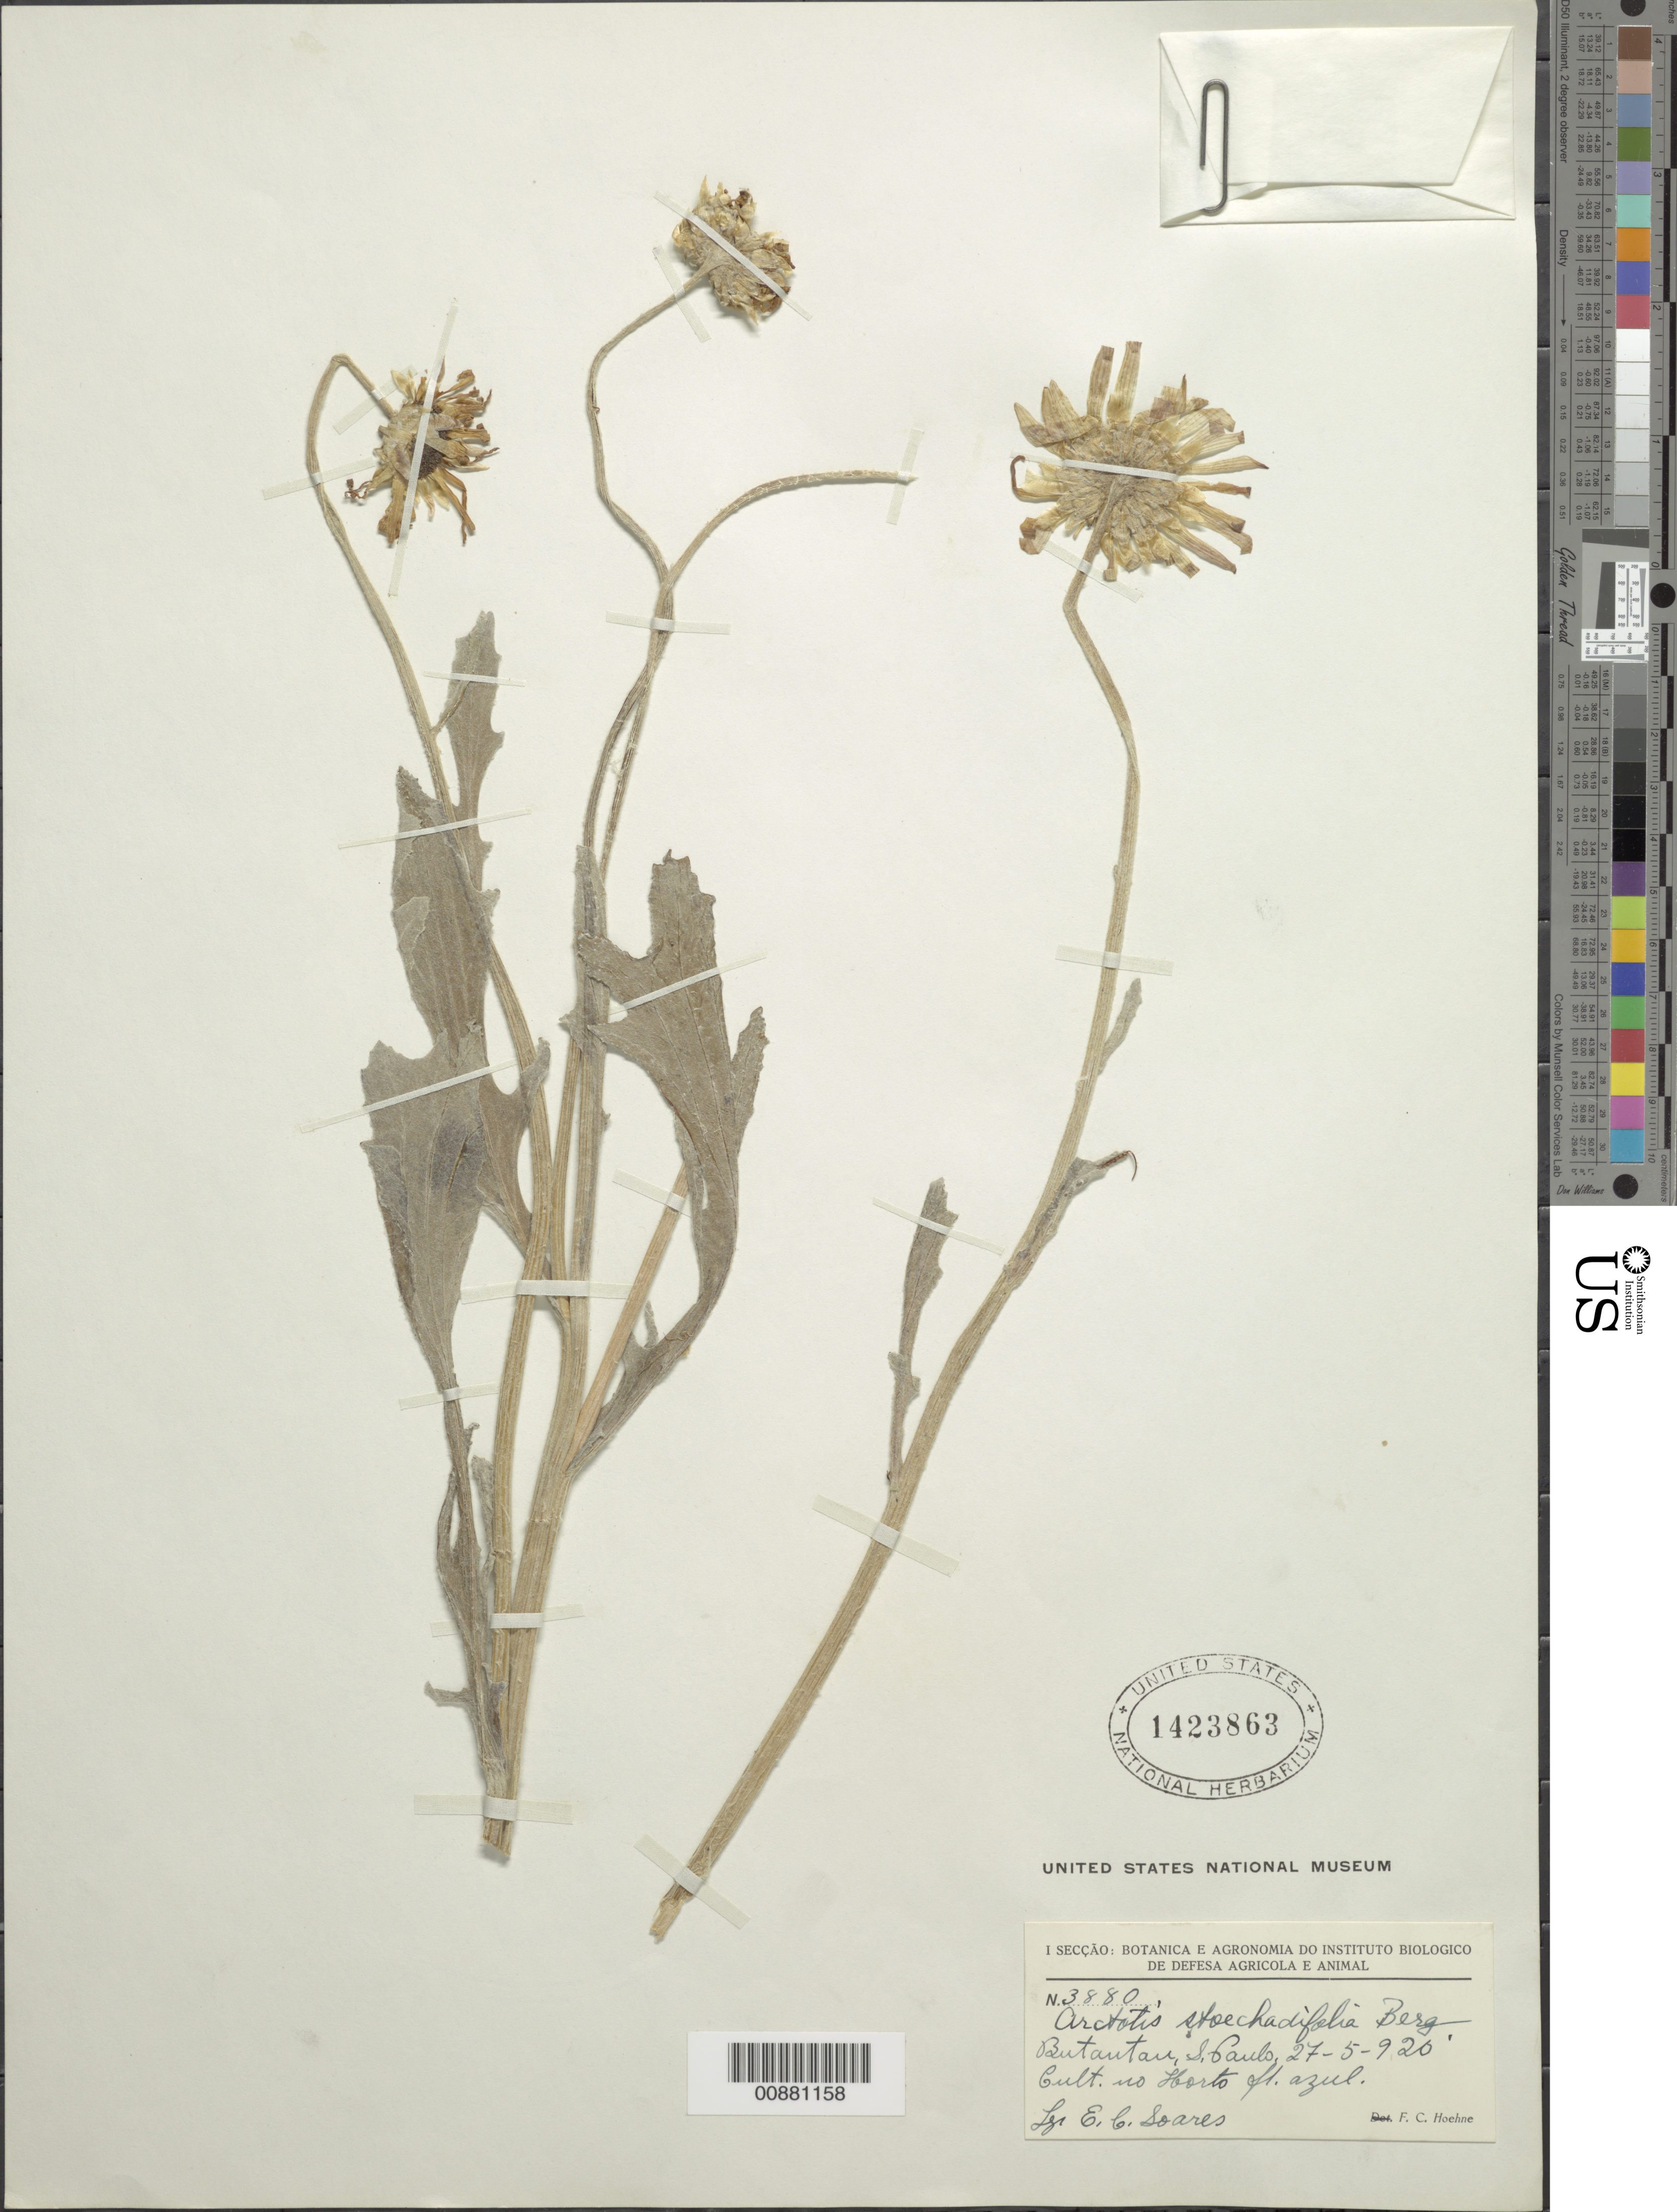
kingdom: Plantae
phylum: Tracheophyta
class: Magnoliopsida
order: Asterales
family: Asteraceae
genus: Arctotis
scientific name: Arctotis stoechadifolia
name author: P.J. Bergius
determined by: Hoehne, Frederico C.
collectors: E. Soares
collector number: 3880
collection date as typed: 27 May 1920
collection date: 1920-05-27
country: South Africa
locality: Butautau, S. Caulo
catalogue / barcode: US 1423863